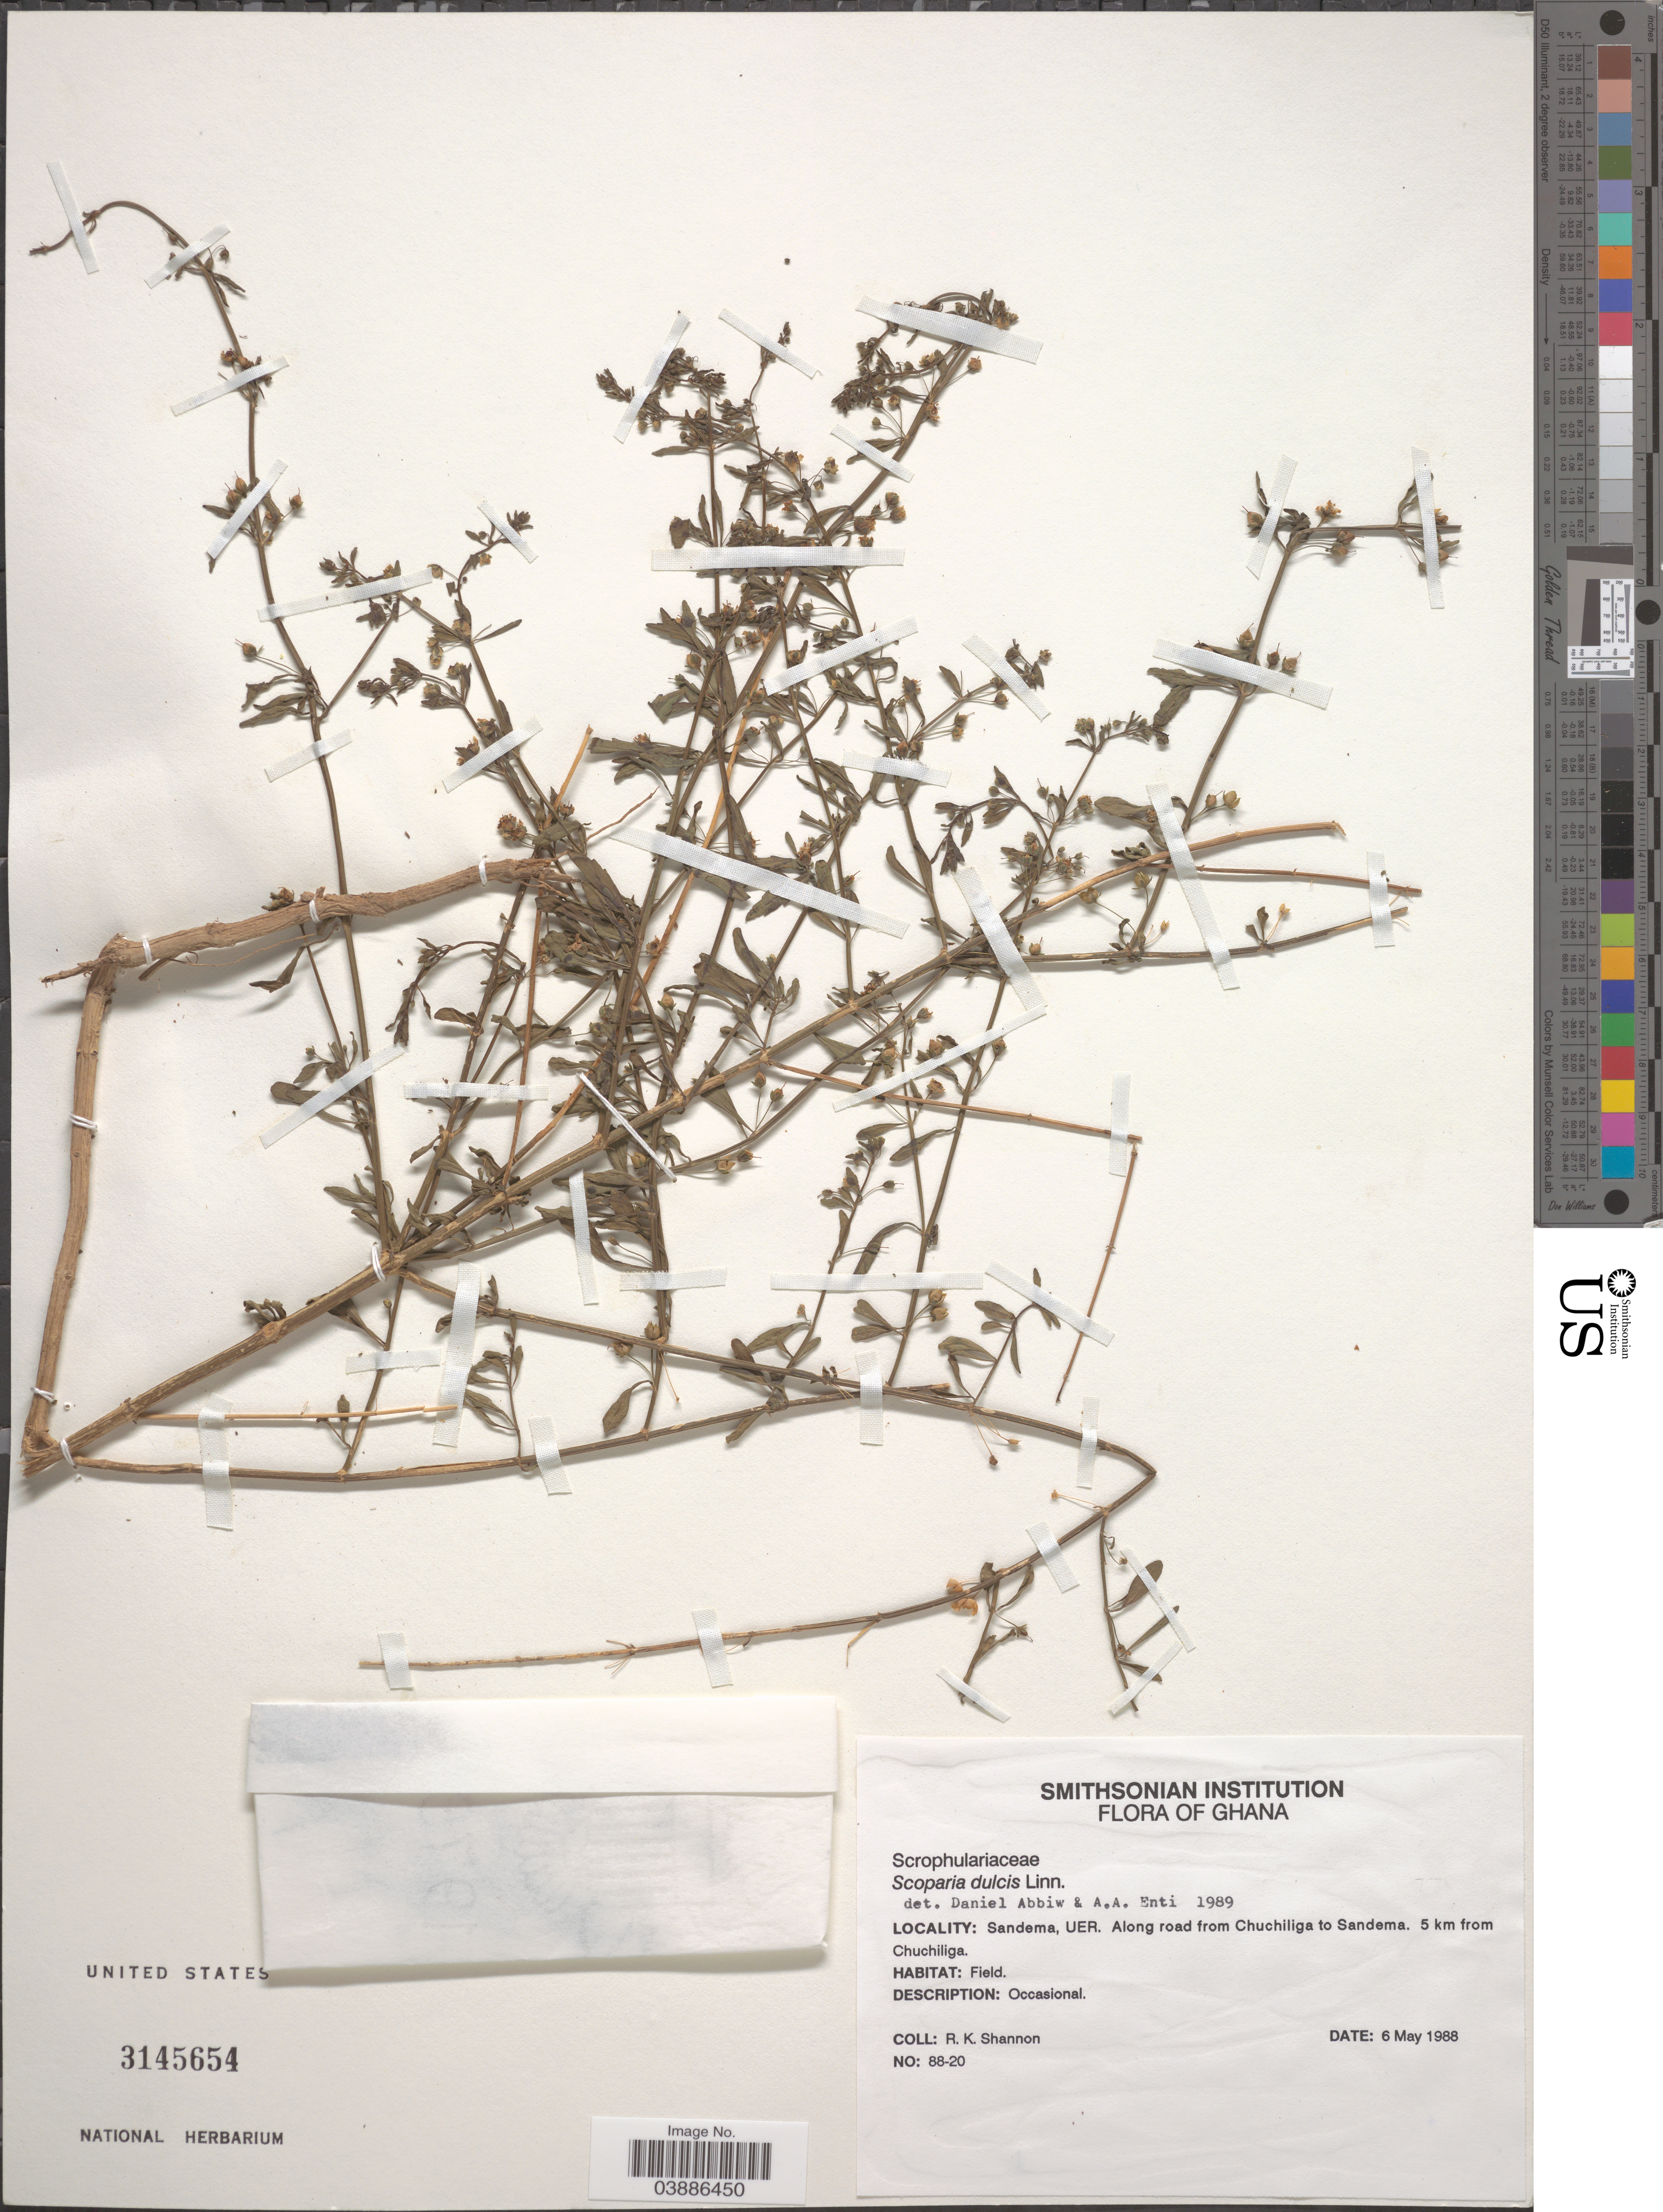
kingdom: Plantae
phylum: Tracheophyta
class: Magnoliopsida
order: Lamiales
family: Plantaginaceae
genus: Scoparia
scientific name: Scoparia dulcis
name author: L.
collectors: R. Shannon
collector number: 88-20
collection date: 1988-05-06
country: Ghana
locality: Sandema, UER. Along road from Chuchiliga to Sandema. 5 km from Chuchiliga.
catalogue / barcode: US 3145654